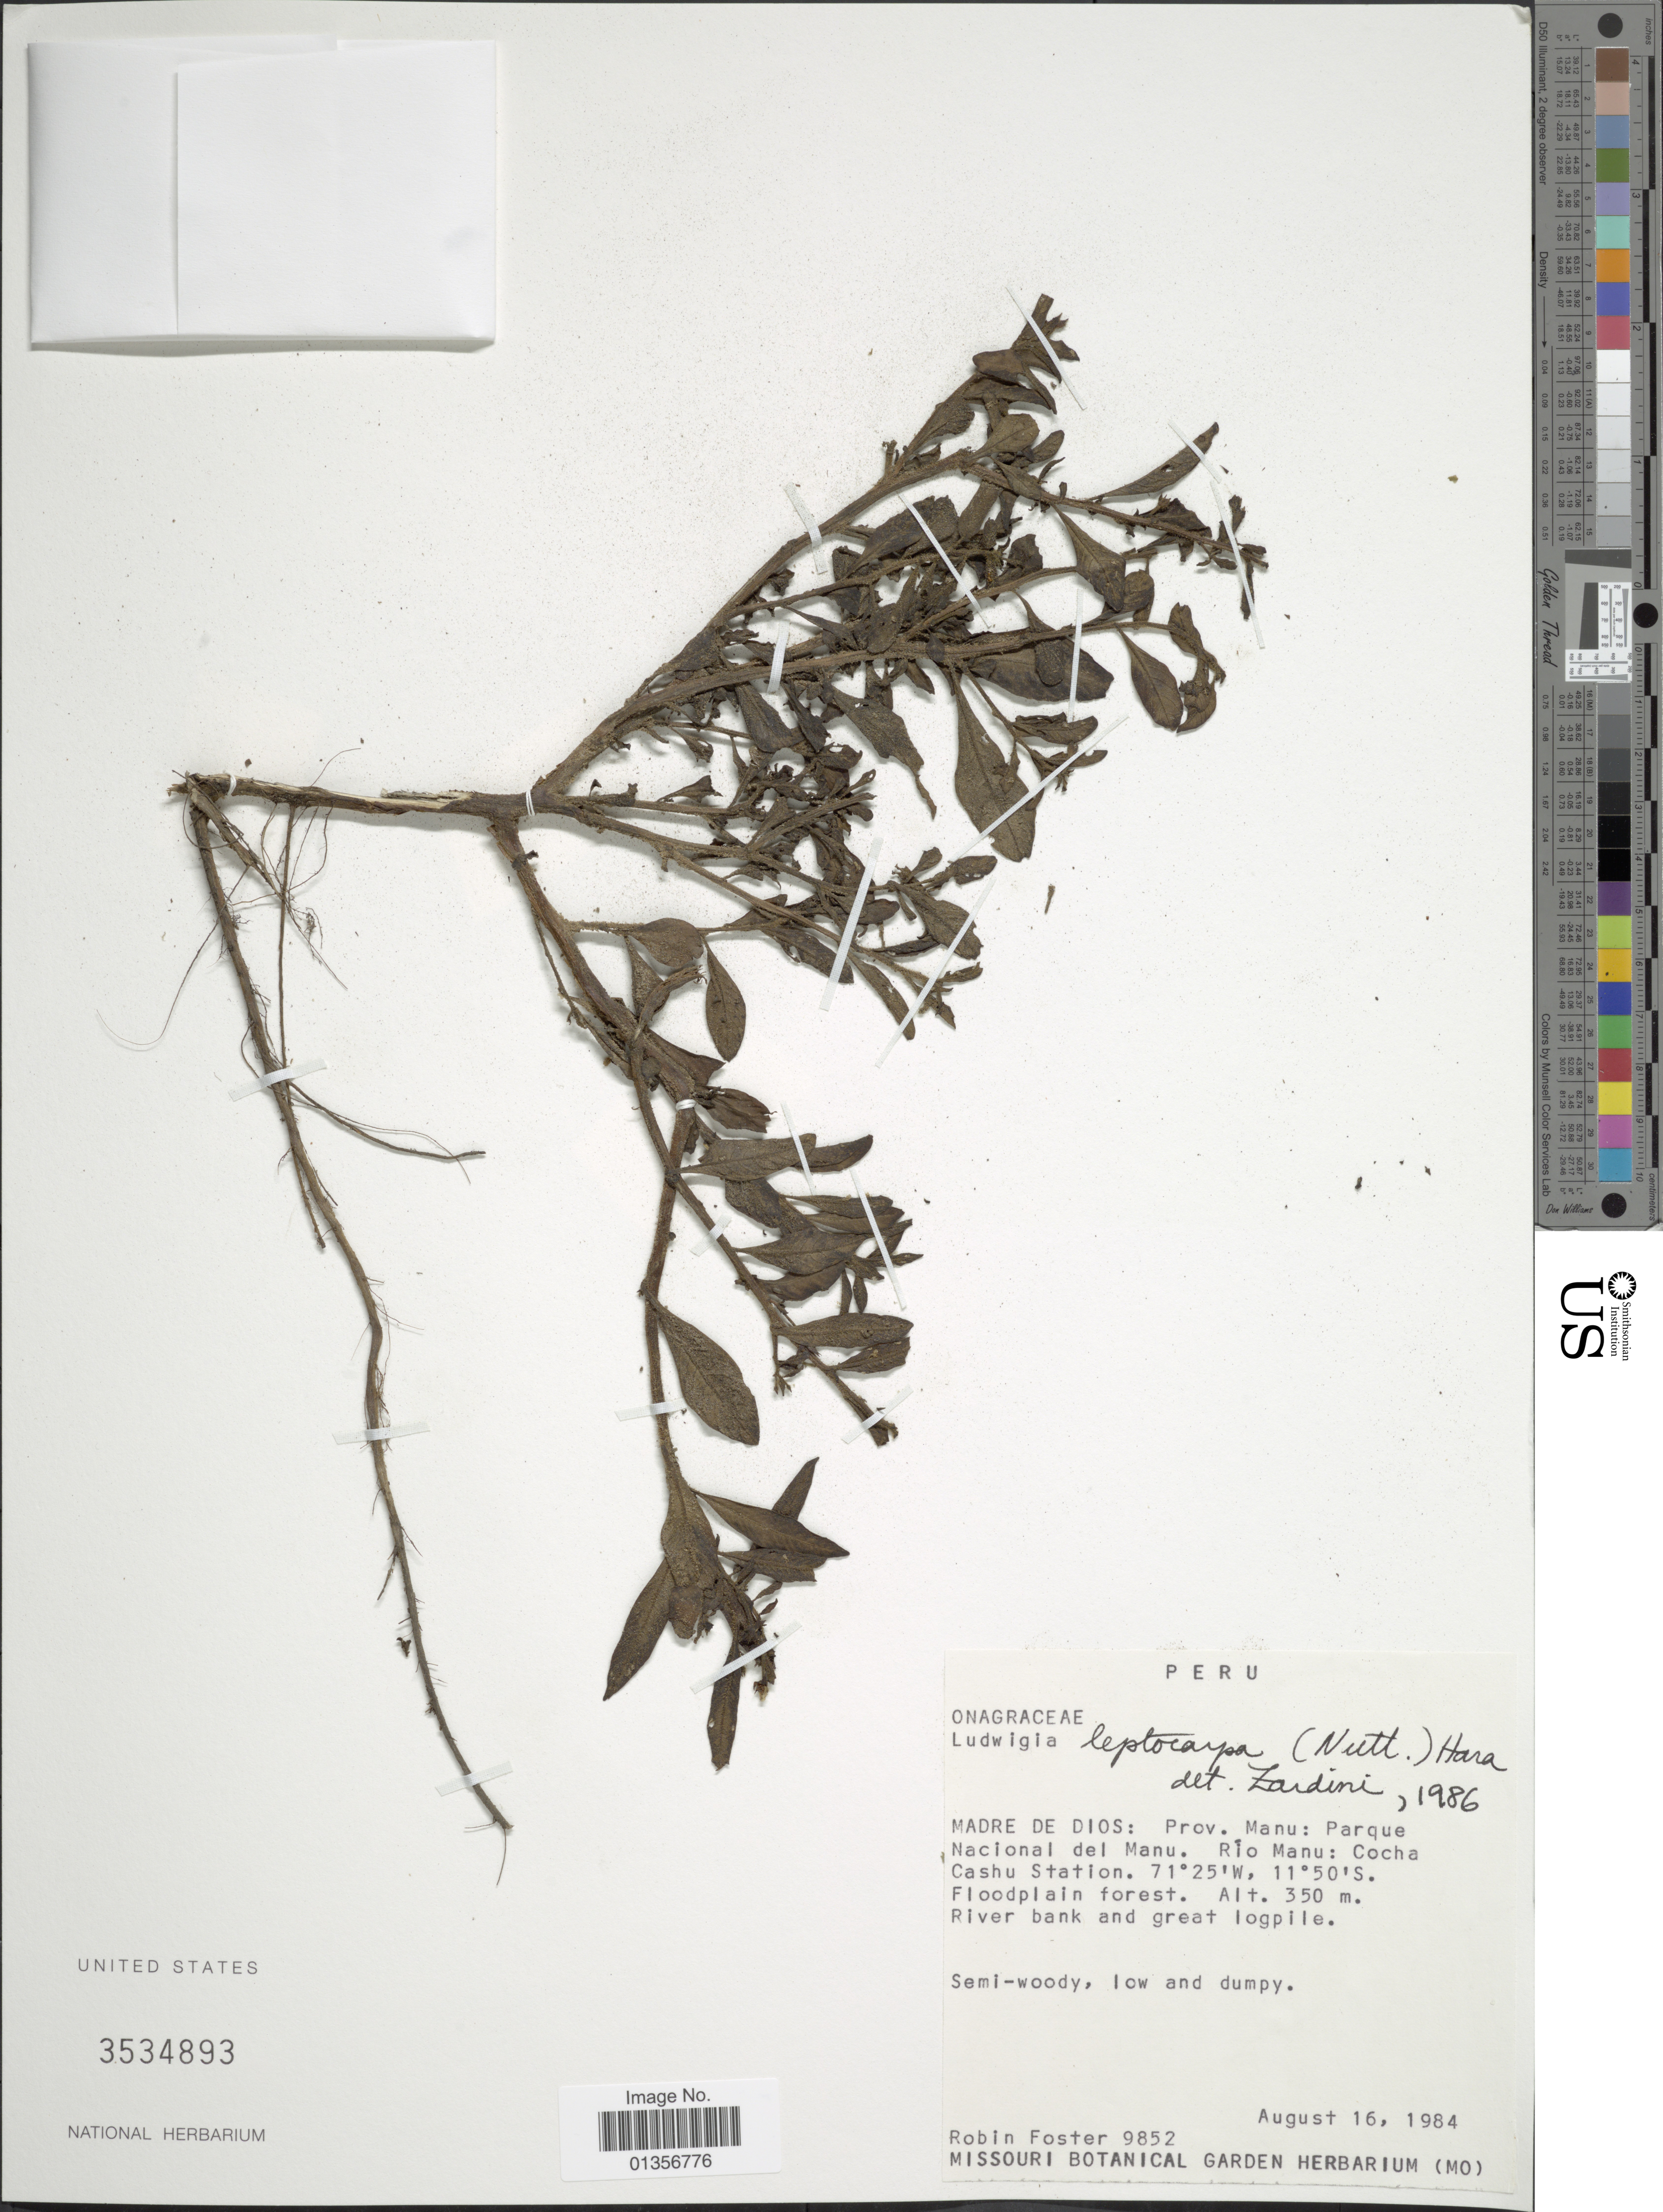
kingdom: Plantae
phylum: Tracheophyta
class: Magnoliopsida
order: Myrtales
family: Onagraceae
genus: Ludwigia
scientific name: Ludwigia leptocarpa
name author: (Nutt.) H. Hara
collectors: R. B. Foster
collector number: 9852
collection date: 1984-08-16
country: Peru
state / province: Madre de Dios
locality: Prov. Manu: Parque Nacional del Manu. Río Manu: Cocha Cashu Station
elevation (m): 350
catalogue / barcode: US 3534893